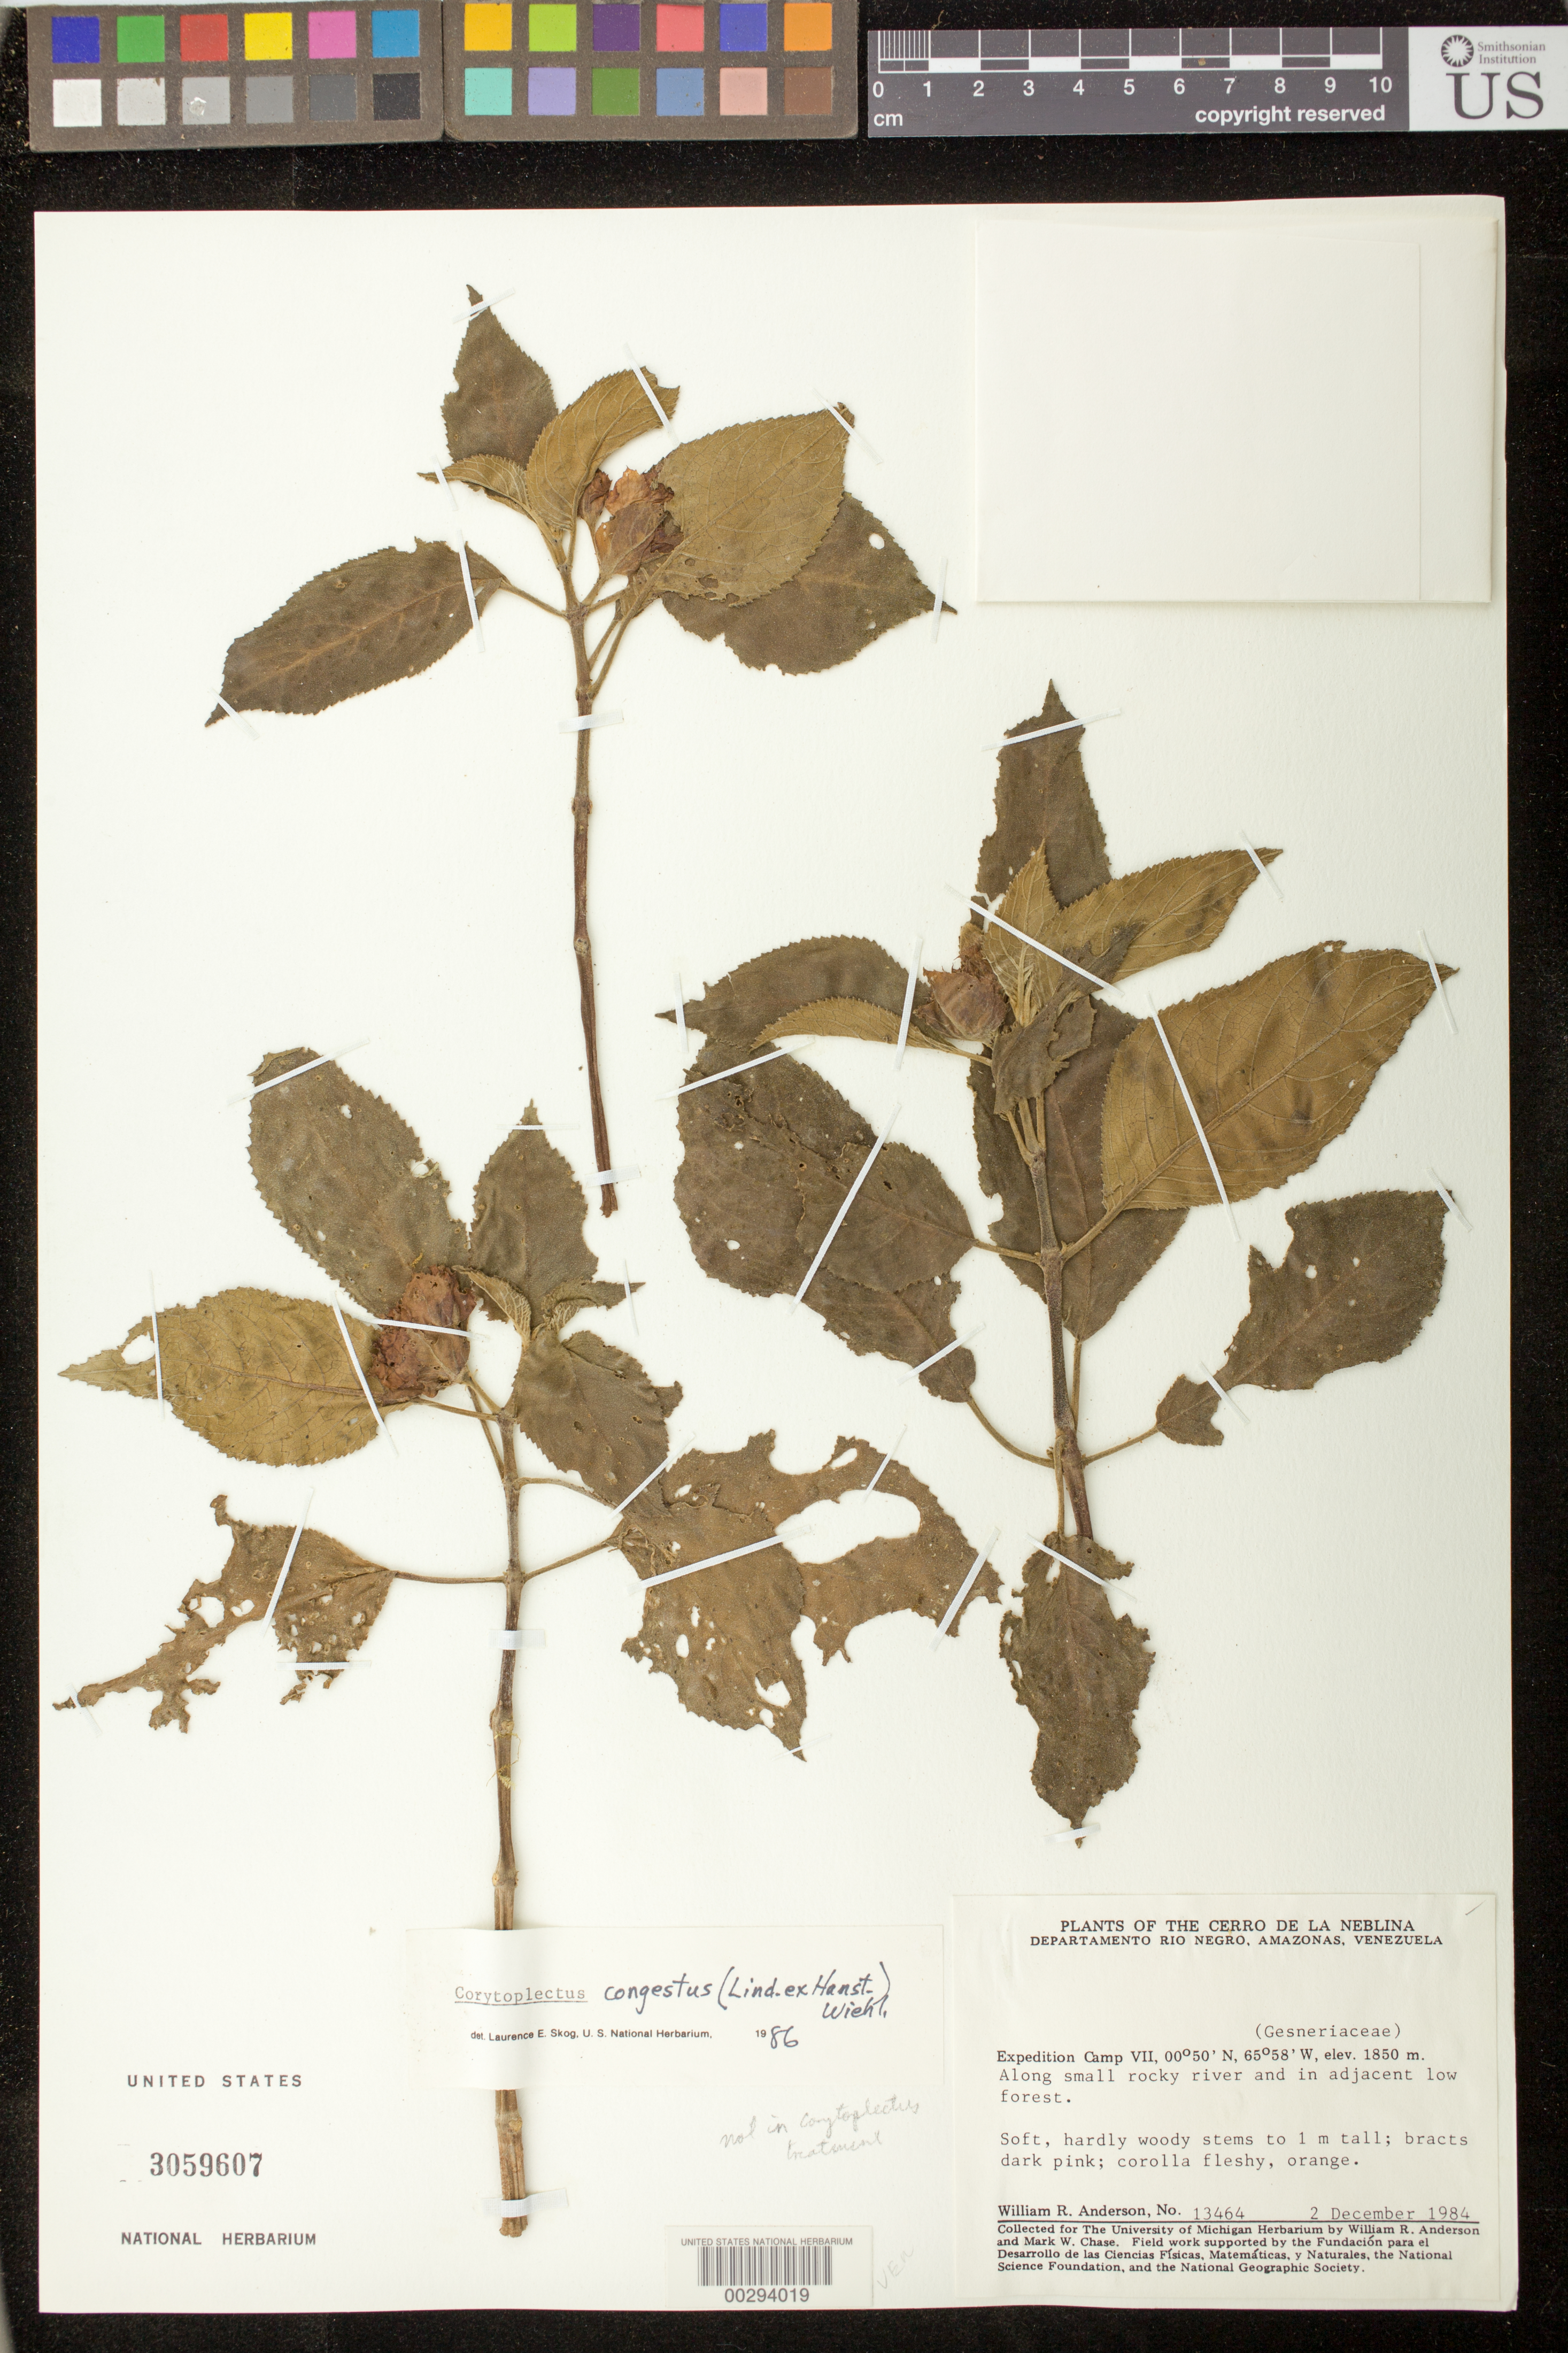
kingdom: Plantae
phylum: Tracheophyta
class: Magnoliopsida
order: Lamiales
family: Gesneriaceae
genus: Corytoplectus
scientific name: Corytoplectus congestus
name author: (Linden ex Hanst.) Wiehler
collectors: W. R. Anderson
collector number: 13464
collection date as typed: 02 Dec 1984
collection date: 1984-12-02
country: Venezuela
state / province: Amazonas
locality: Rio Negro Dept., Cerro de La Neblina, expedition camp VII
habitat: Along small rocky river and in adjacent low forest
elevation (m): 1850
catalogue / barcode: US 3059607